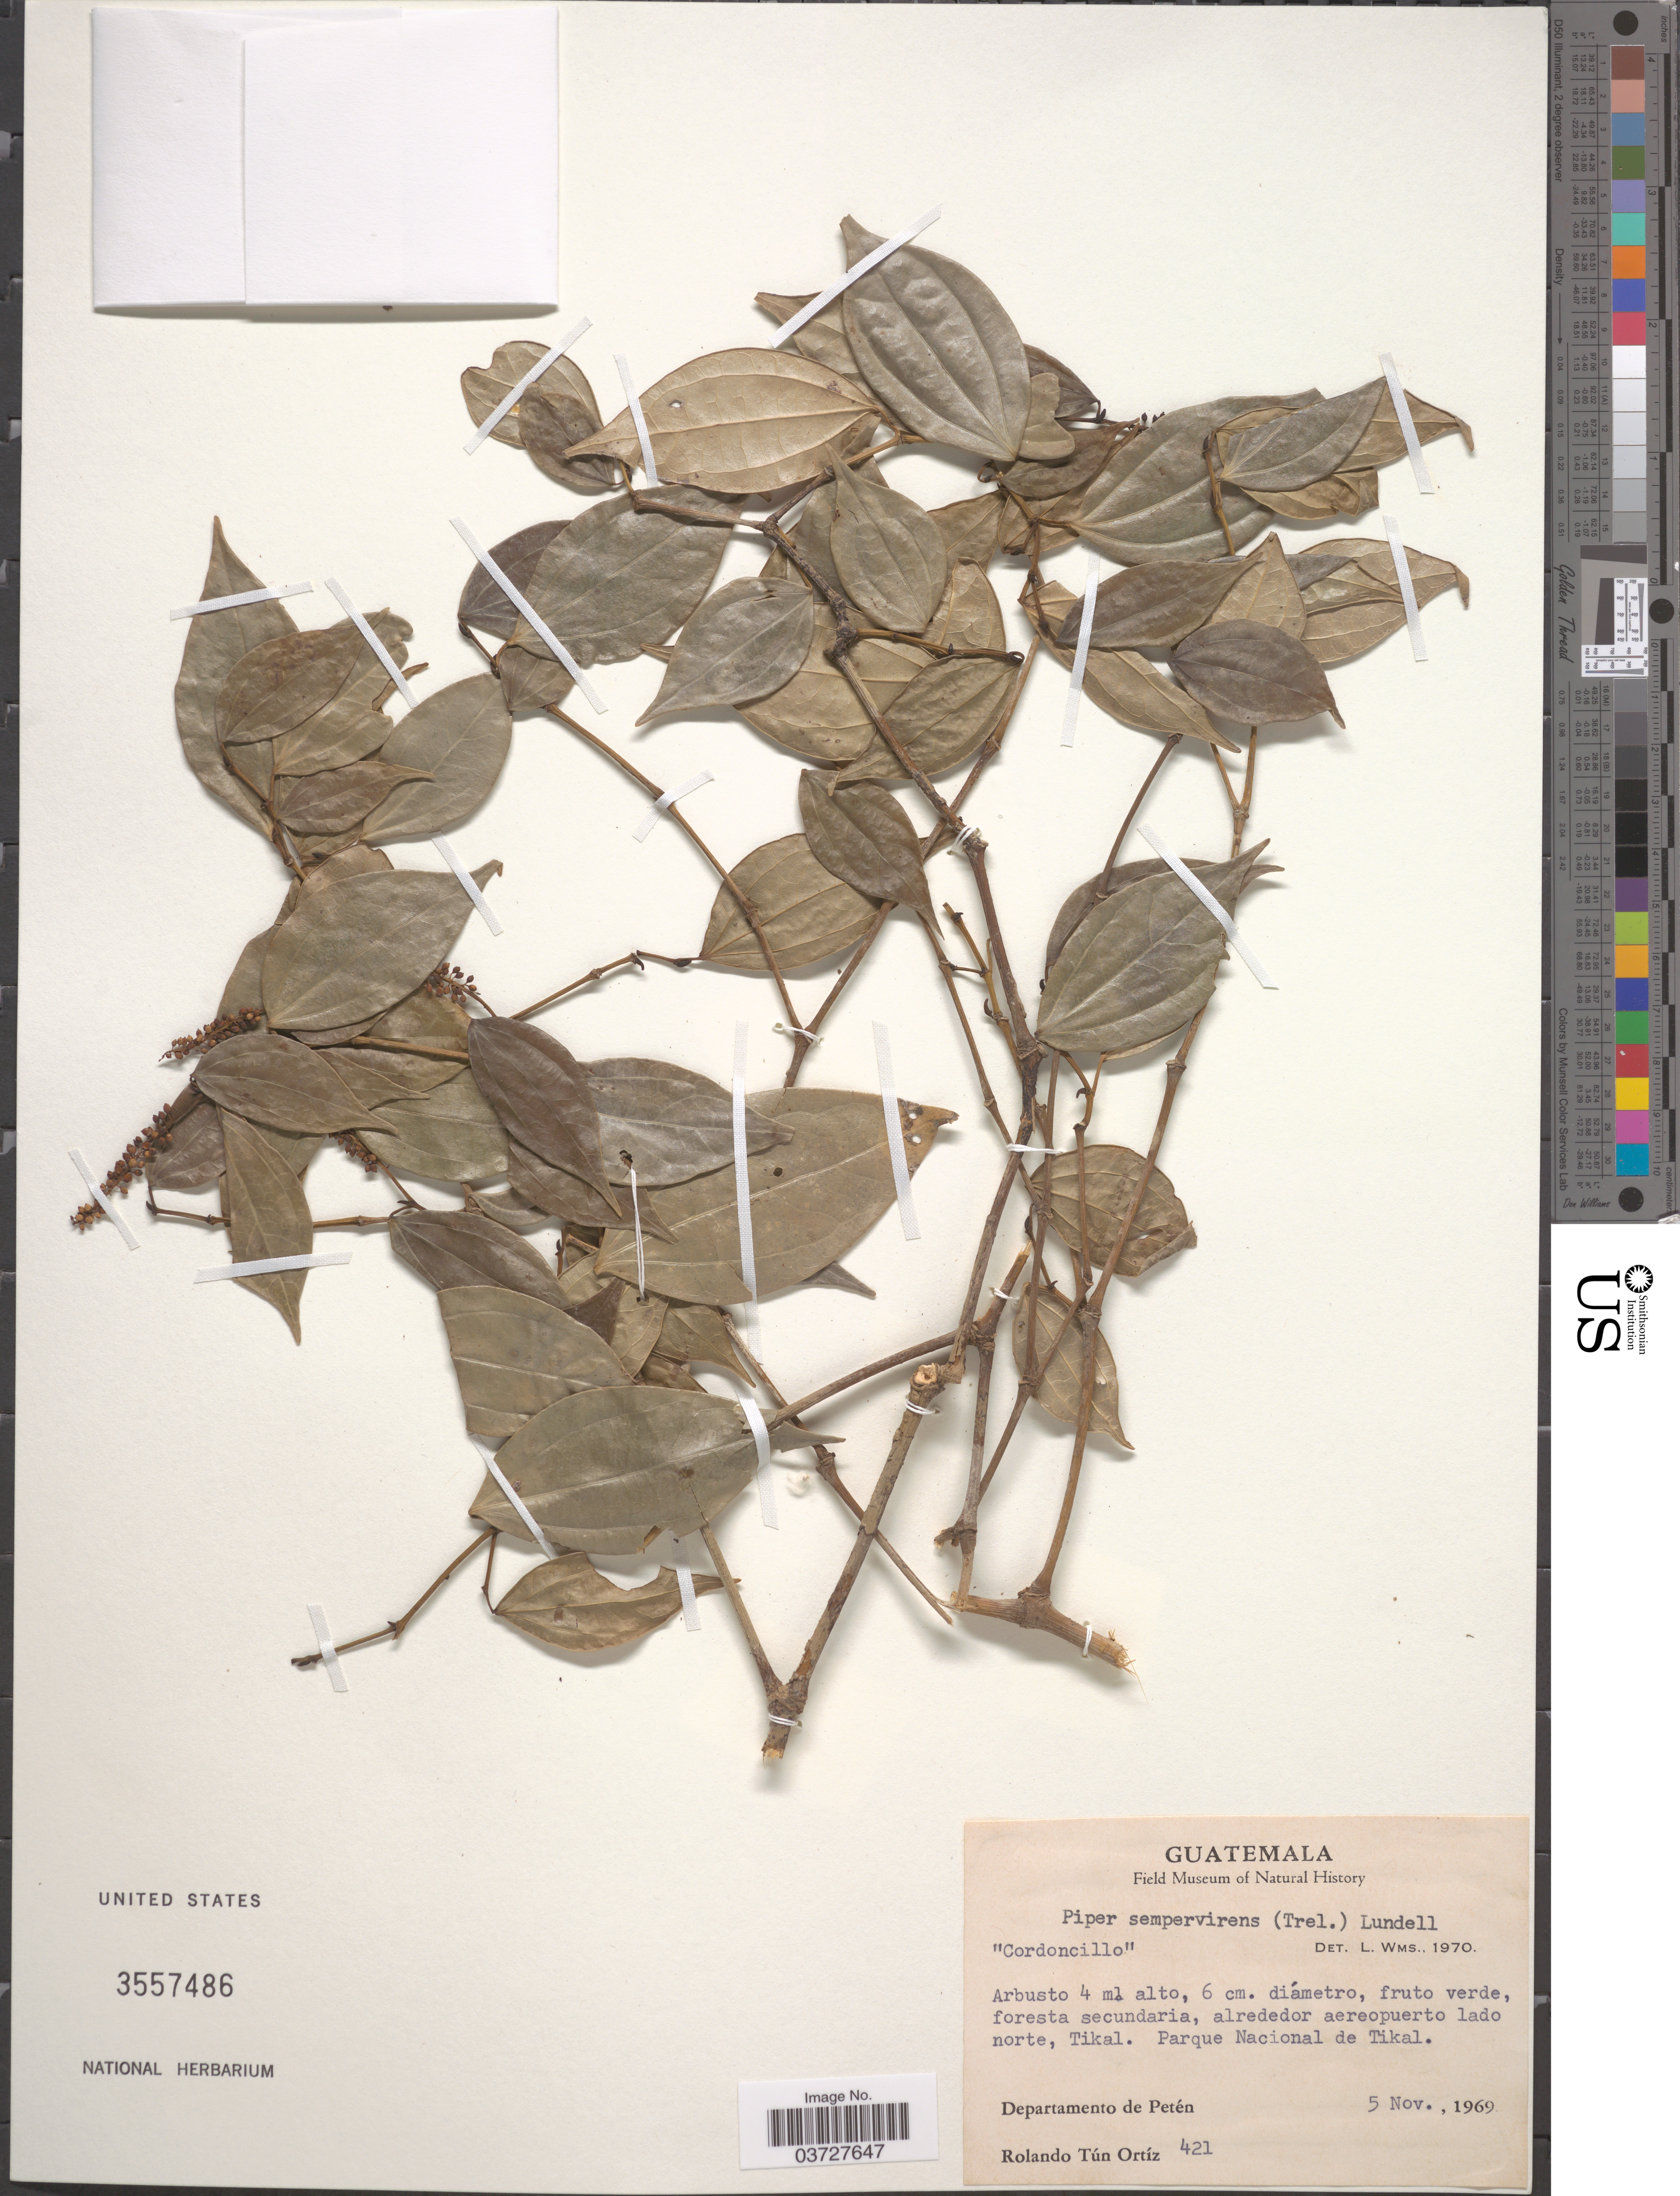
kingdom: Plantae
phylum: Tracheophyta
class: Magnoliopsida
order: Piperales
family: Piperaceae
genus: Piper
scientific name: Piper neesianum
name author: C. DC.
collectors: R. T. Ortíz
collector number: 421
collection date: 1969-11-05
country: Guatemala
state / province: El Peten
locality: Alrededor aereopuerto lado norte, Tikal. Parque Nacional de Tikal. Departamento de Petén.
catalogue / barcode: US 3557486